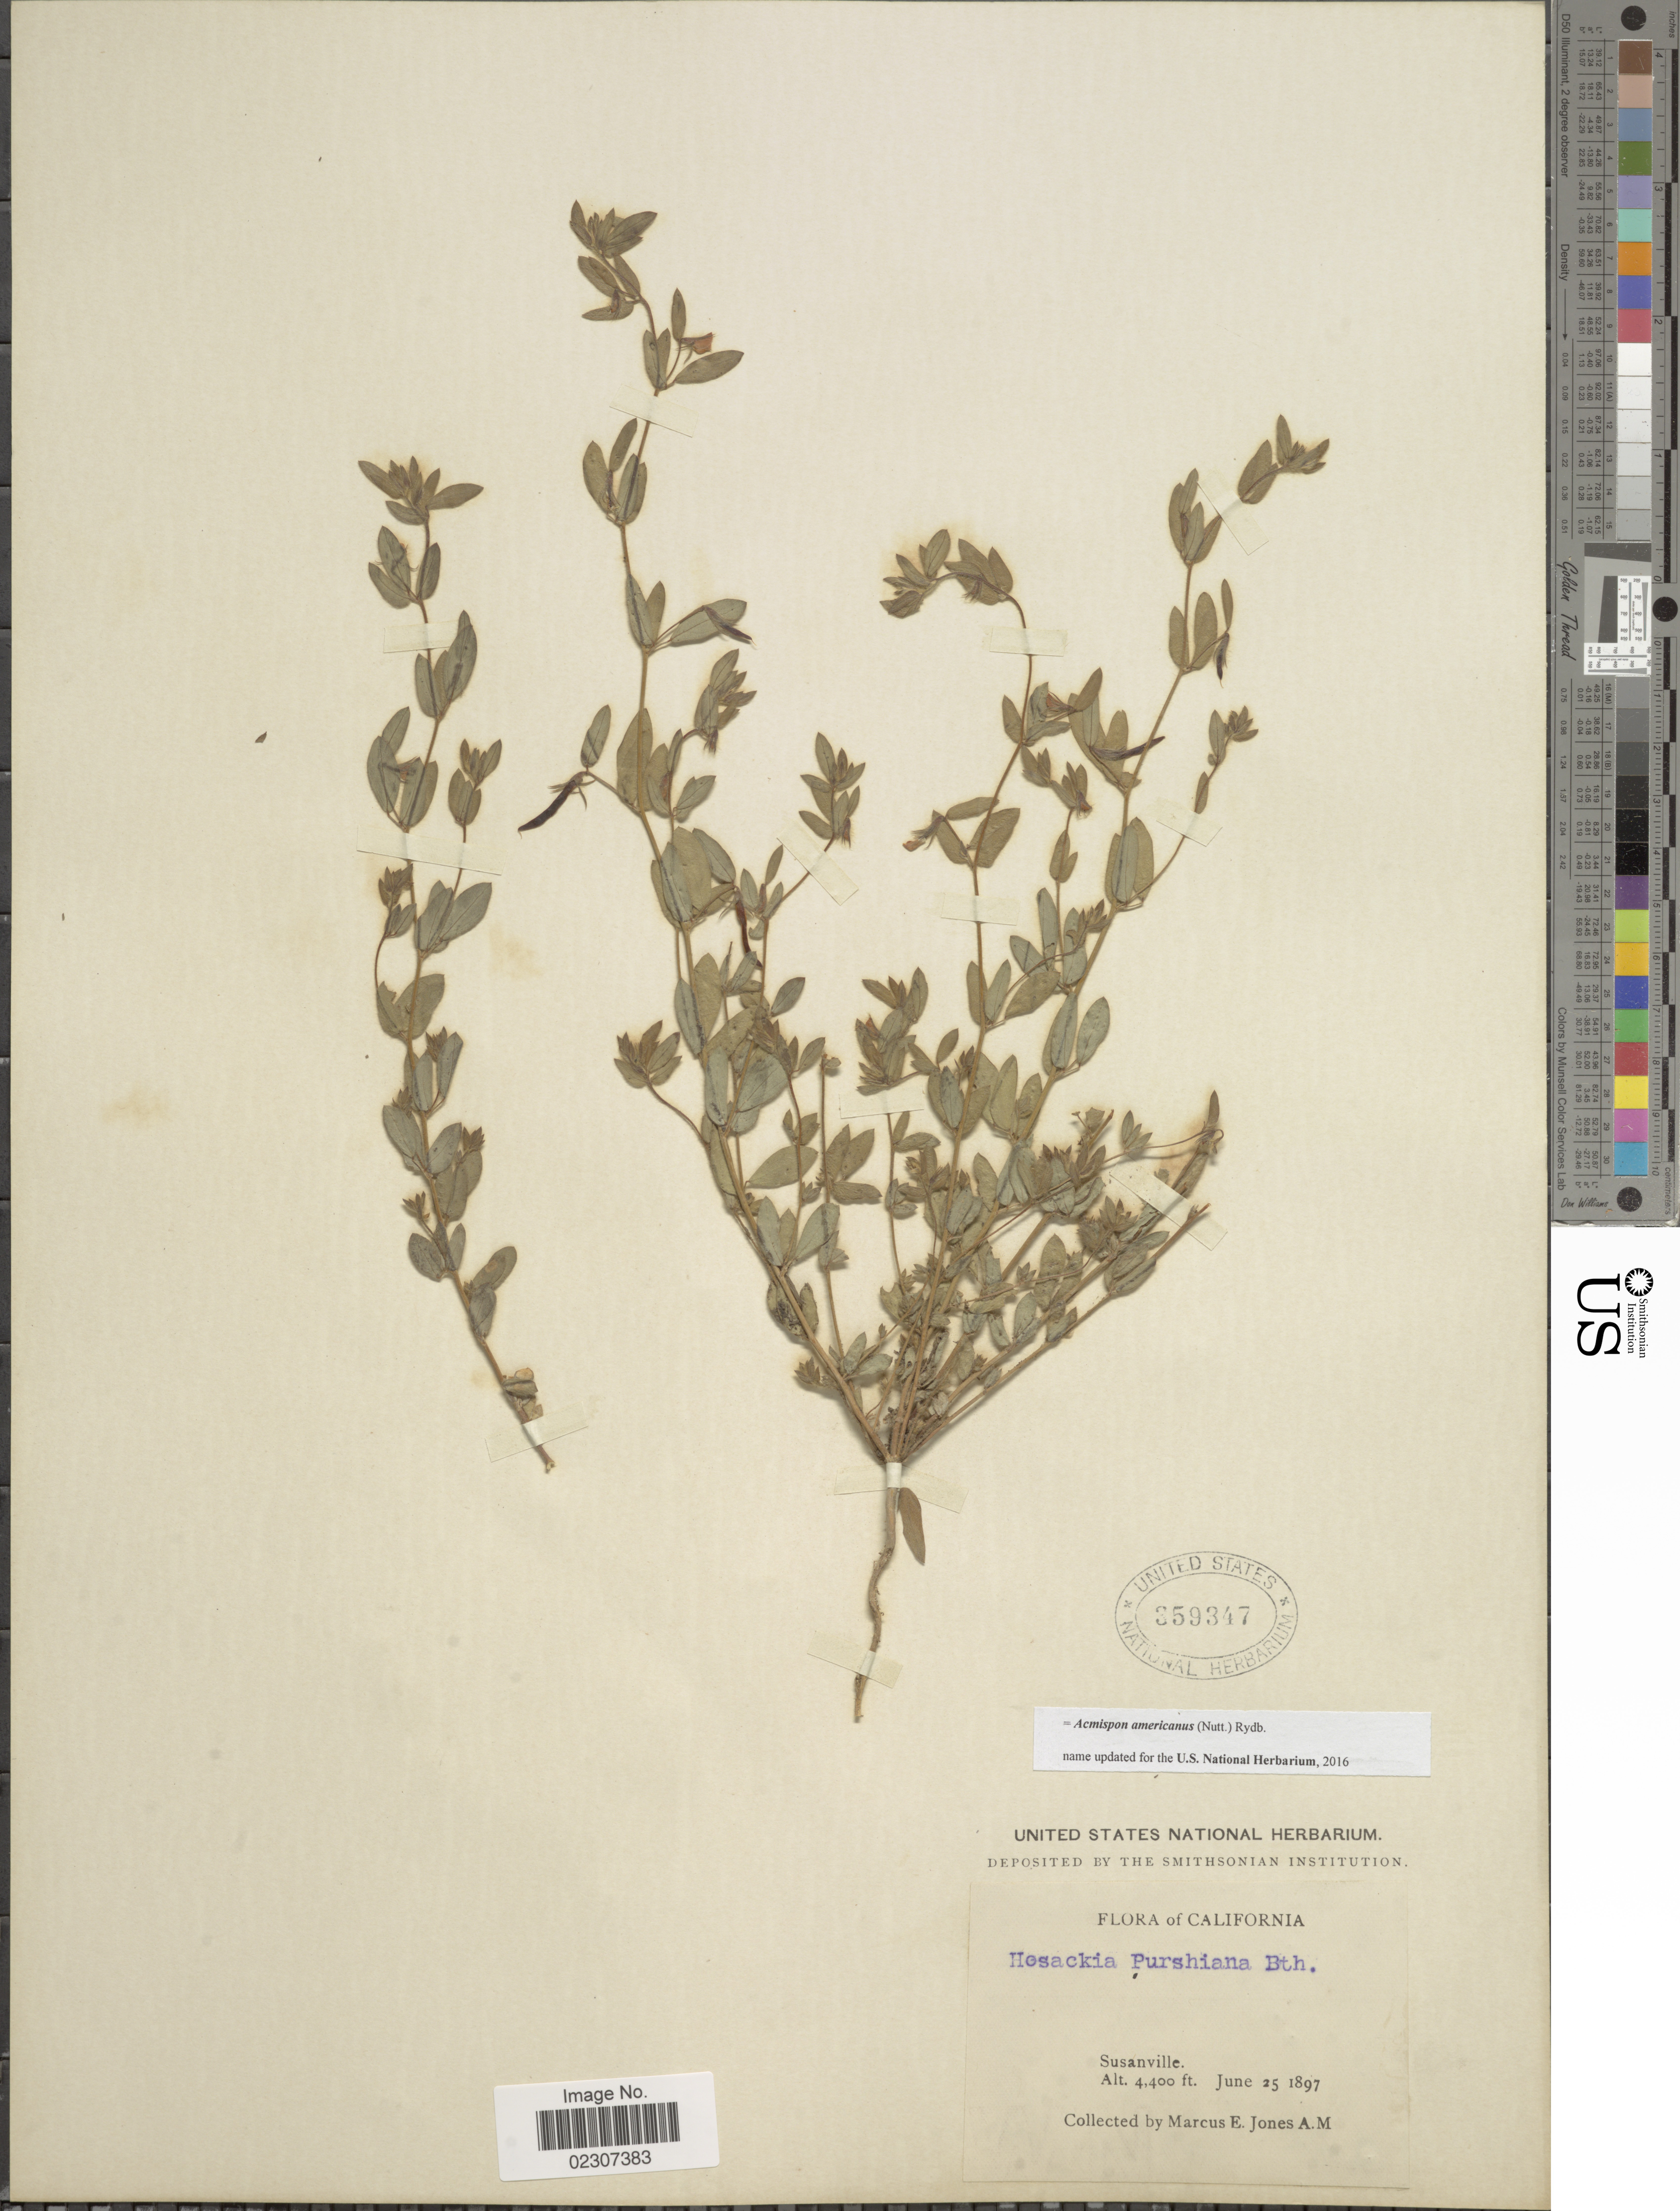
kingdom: Plantae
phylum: Tracheophyta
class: Magnoliopsida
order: Fabales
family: Fabaceae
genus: Acmispon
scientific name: Acmispon americanus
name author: (Nutt.) Rydb.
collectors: M. E. Jones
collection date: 1897-06-25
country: United States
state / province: California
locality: Susanville.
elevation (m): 1341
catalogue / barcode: US 359347